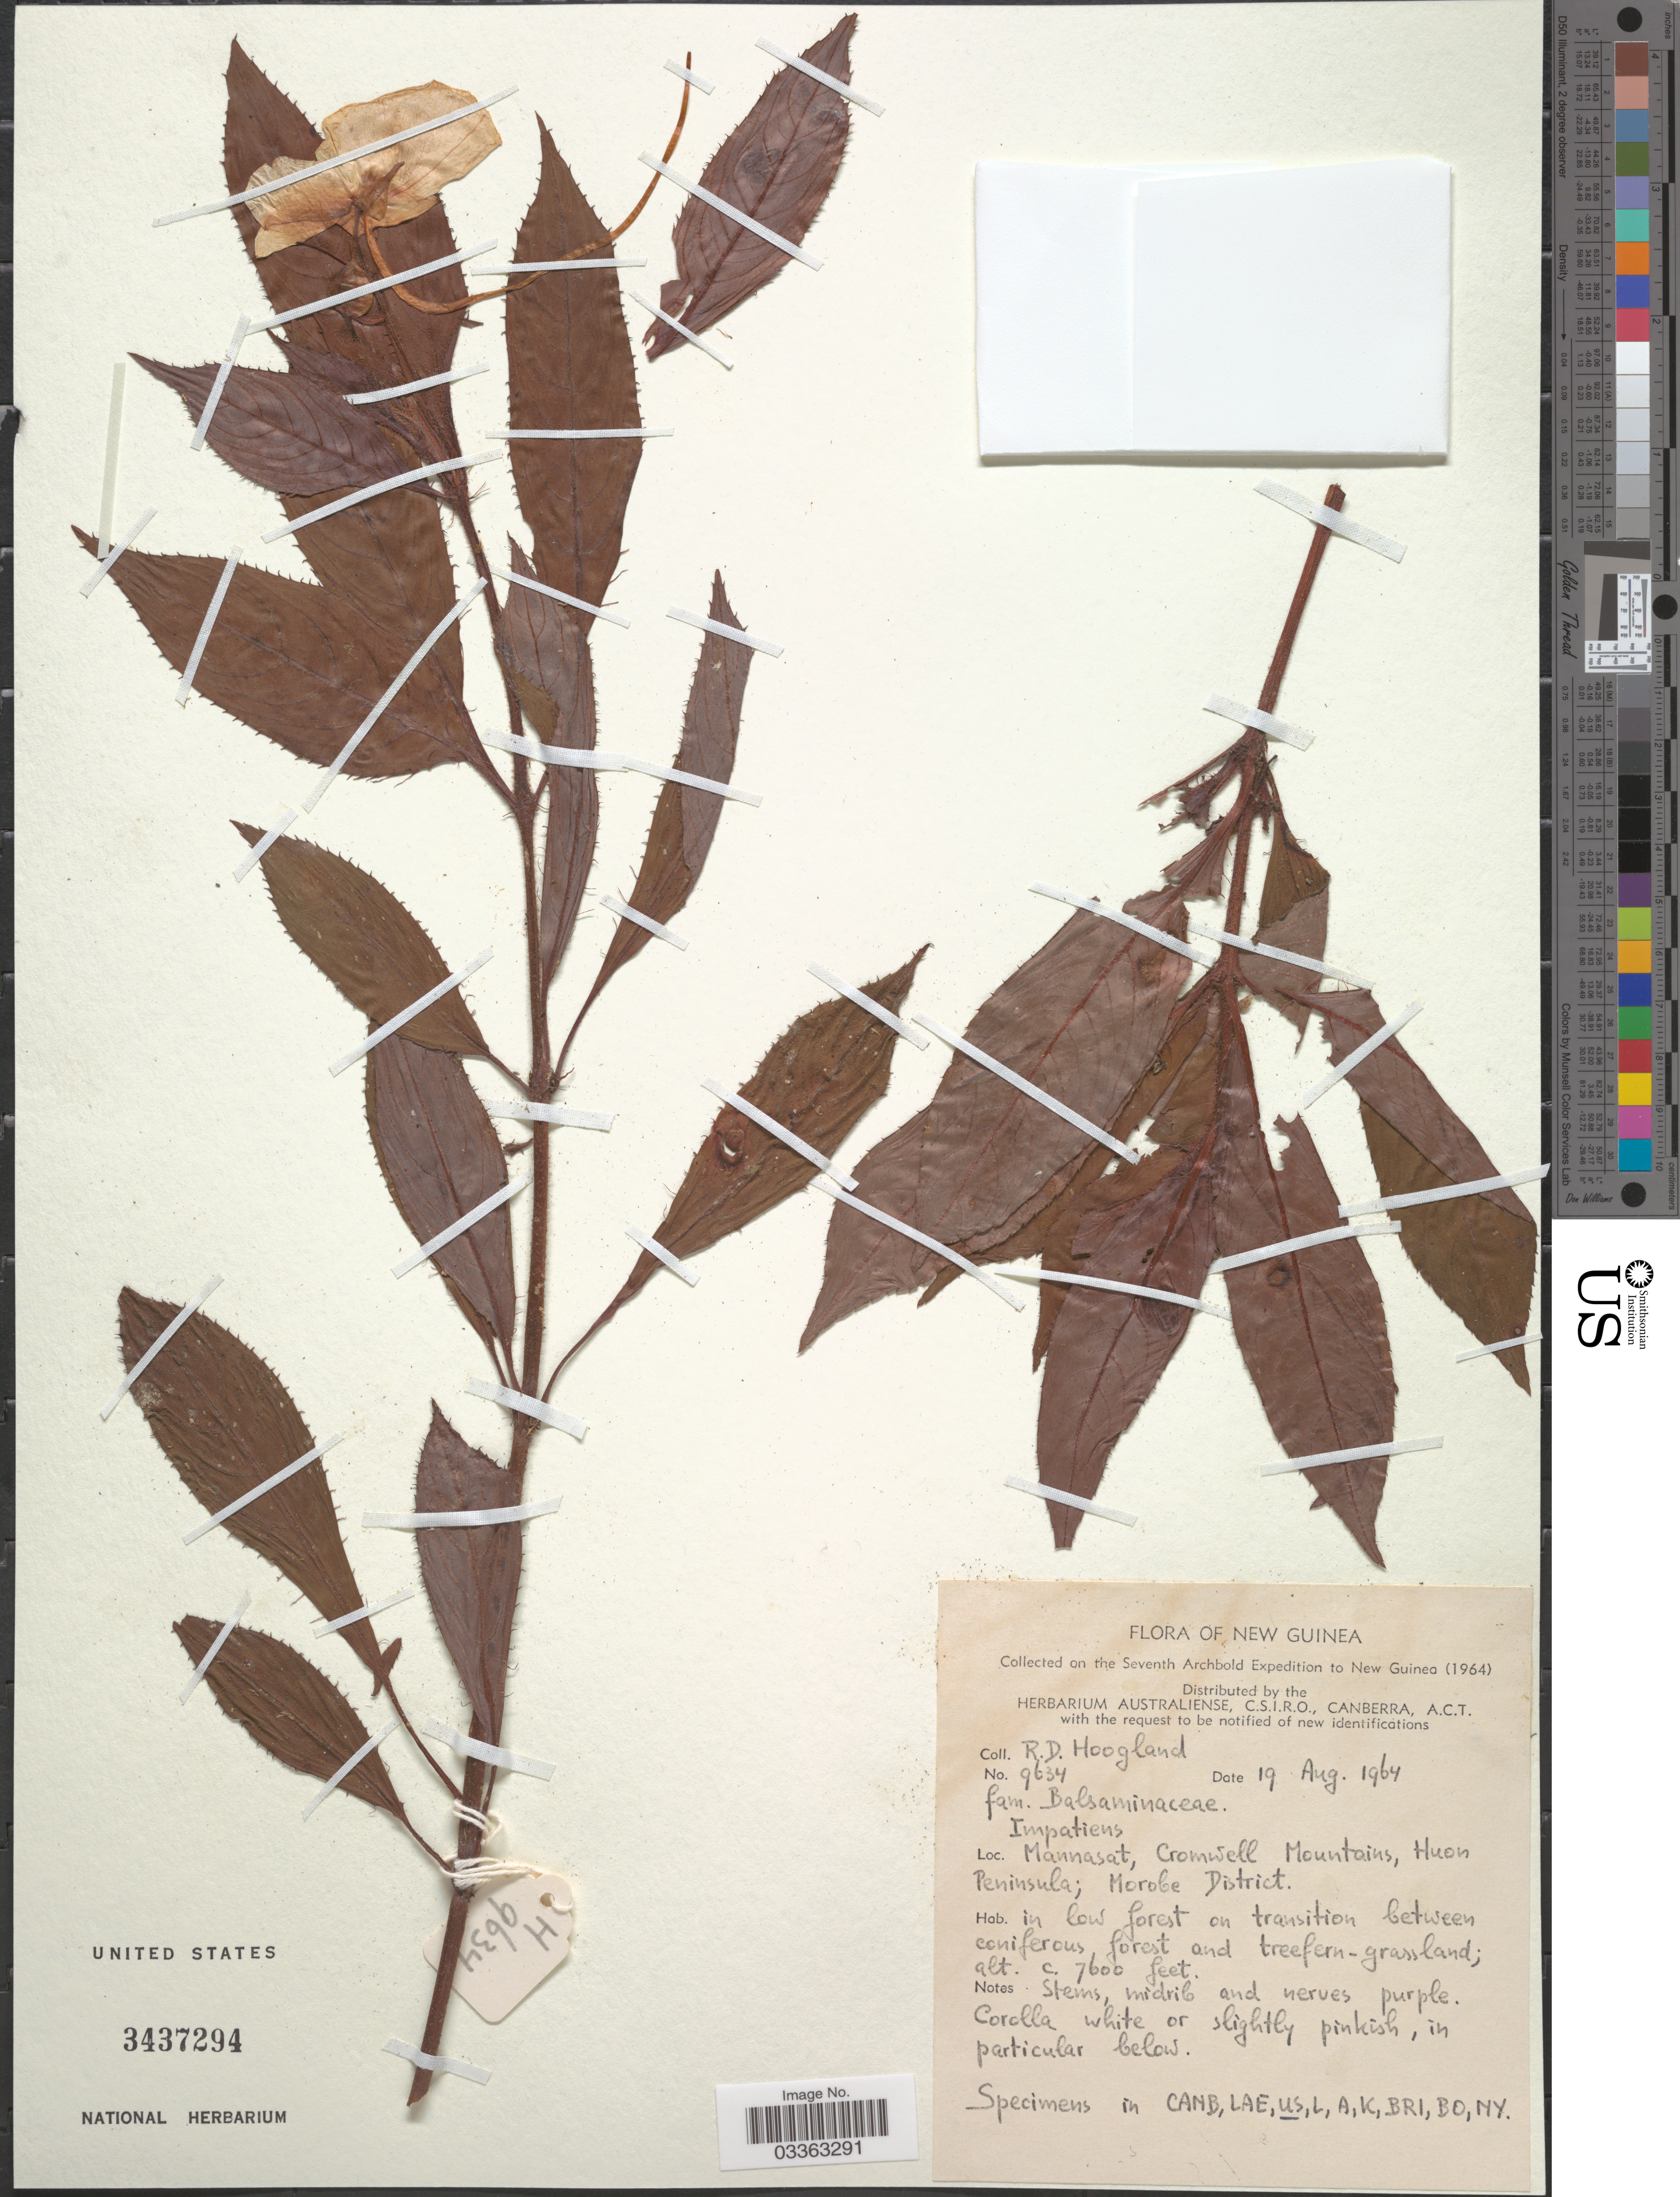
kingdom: Plantae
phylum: Tracheophyta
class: Magnoliopsida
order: Ericales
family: Balsaminaceae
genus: Impatiens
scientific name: Impatiens sp.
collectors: R. D. Hoogland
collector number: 9634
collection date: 1964-08-19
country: Papua New Guinea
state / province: Morobe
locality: New Guinea. Mannasat, Cromwell Mountains, Huon Peninsula; Morobe District.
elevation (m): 2316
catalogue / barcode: US 3437294